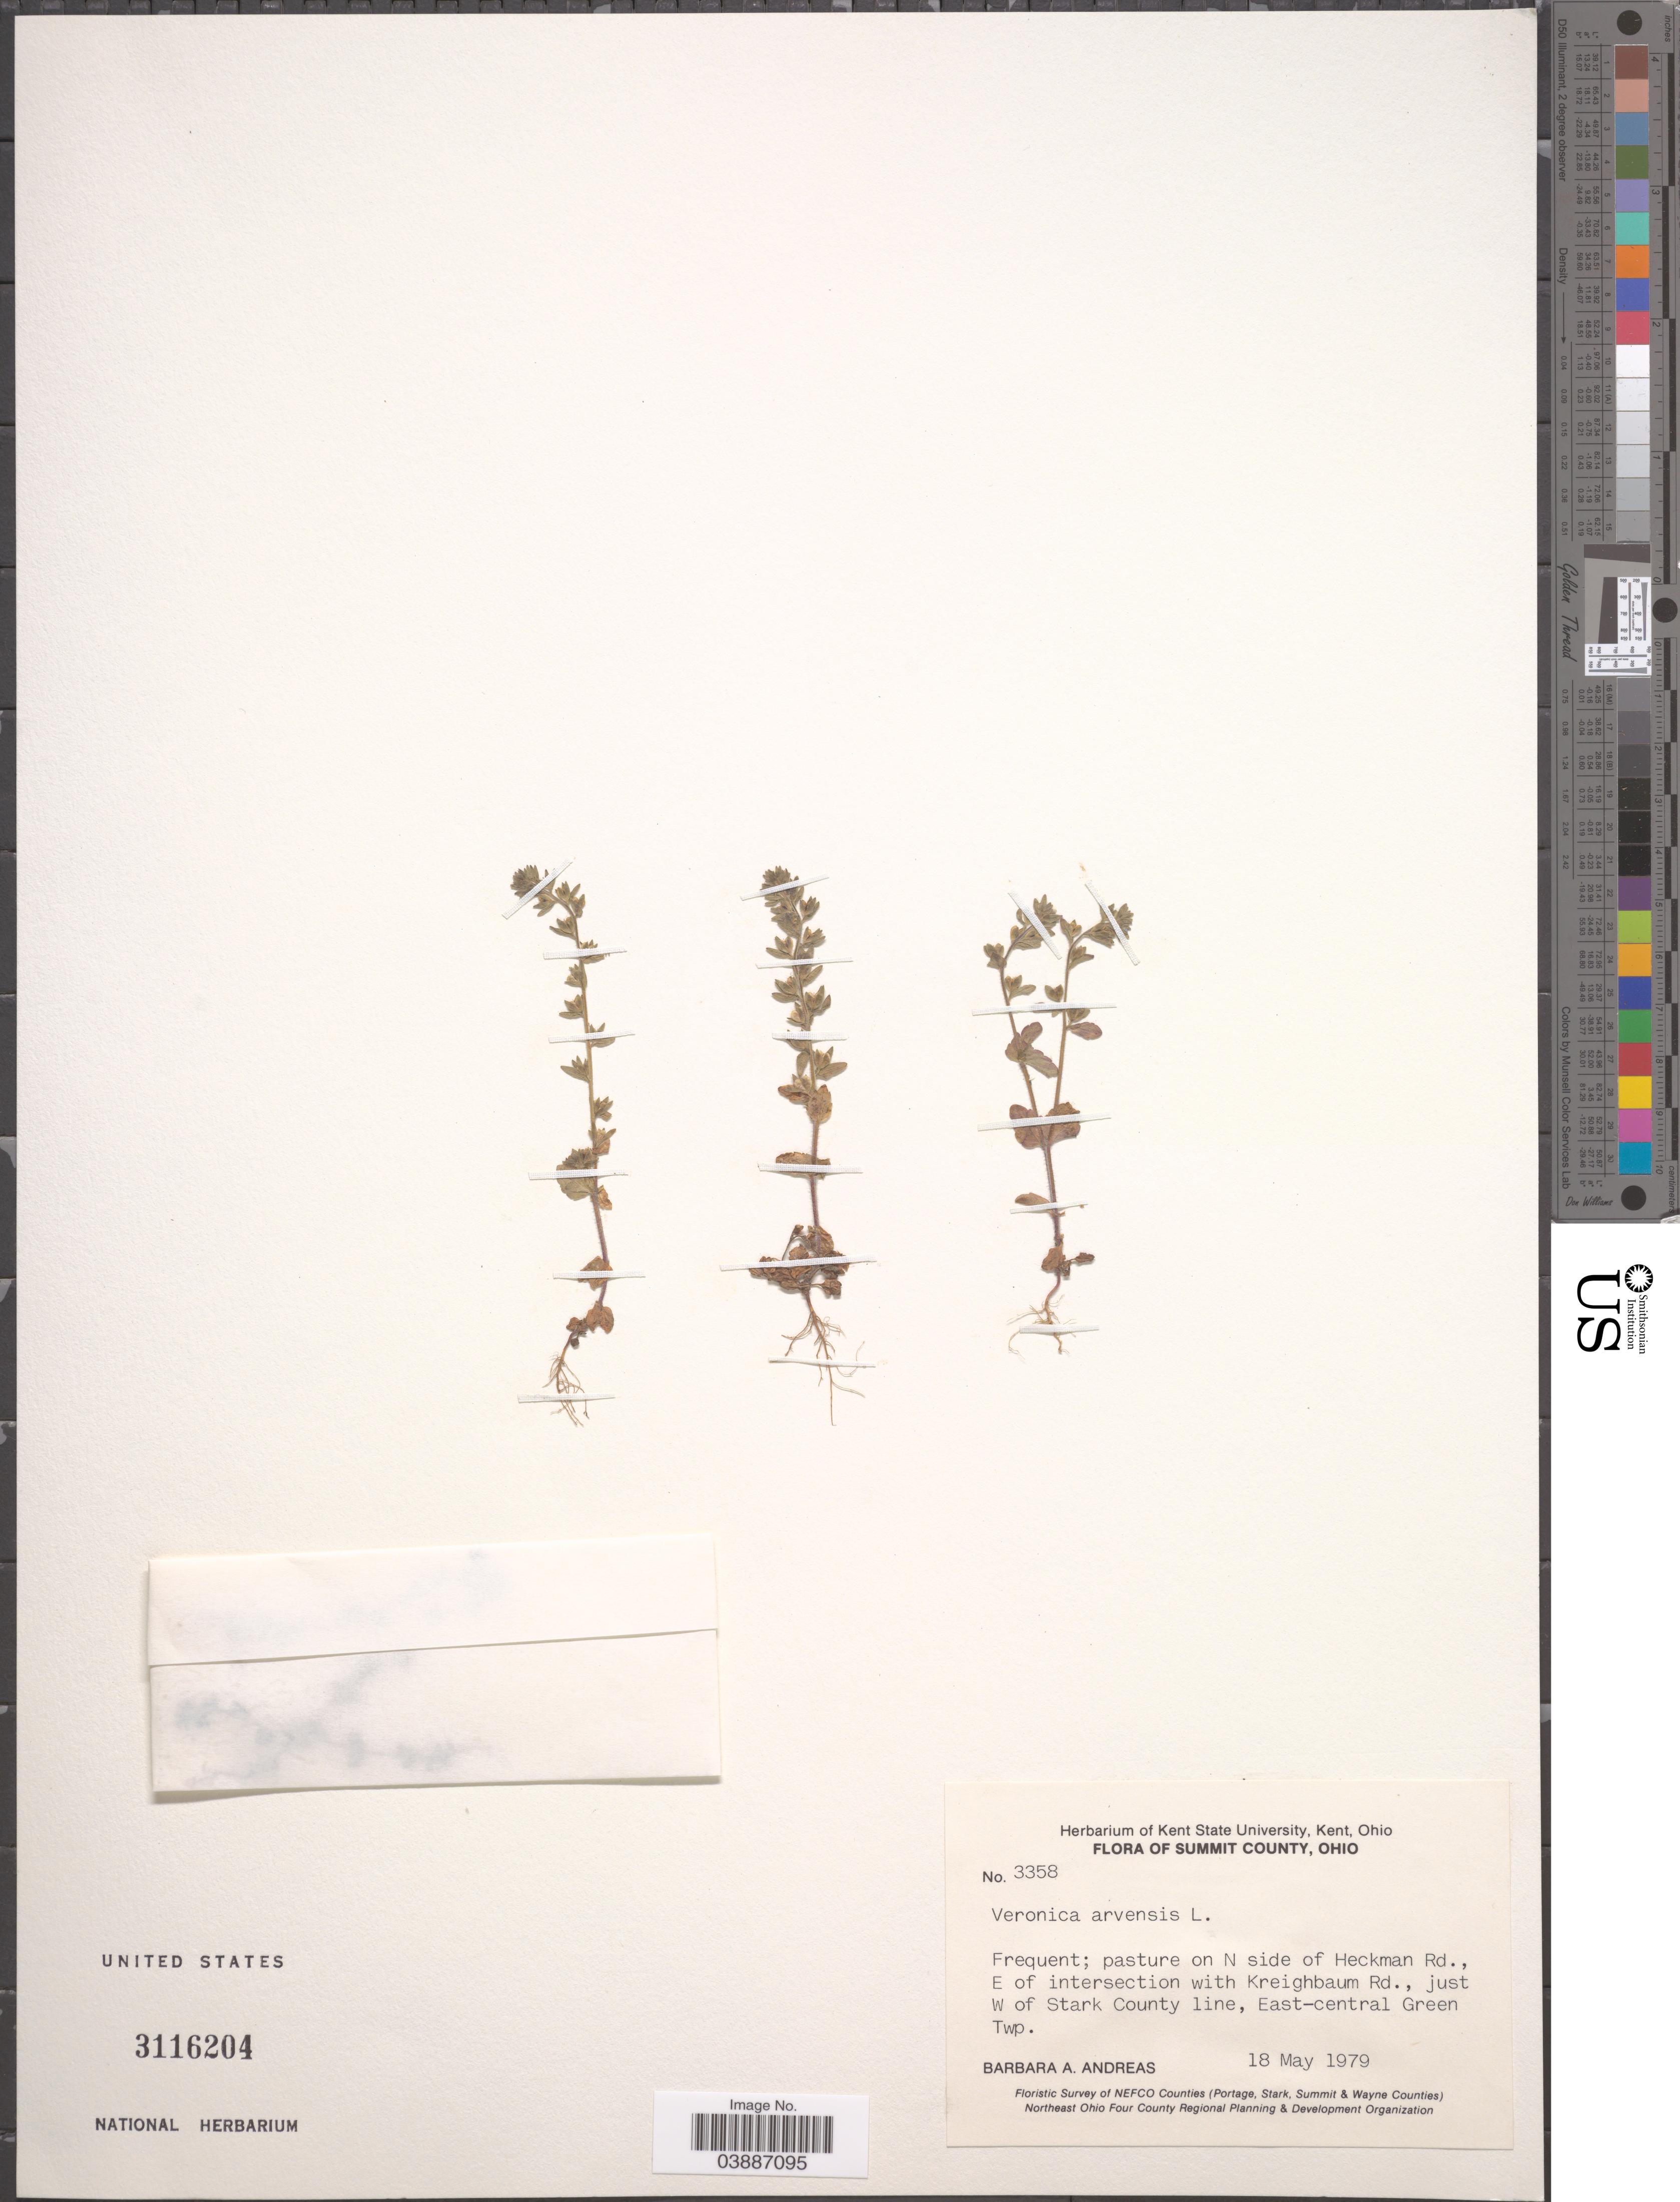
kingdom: Plantae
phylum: Tracheophyta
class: Magnoliopsida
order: Lamiales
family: Plantaginaceae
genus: Veronica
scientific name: Veronica arvensis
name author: L.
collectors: B. A. Andreas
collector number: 3358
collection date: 1979-05-18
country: United States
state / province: Ohio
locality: Summit County. Pasture on N side of Heckman Rd., E of intersection with Kreighbaum Rd., just W of Stark County line, East-central Green Twp.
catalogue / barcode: US 3116204